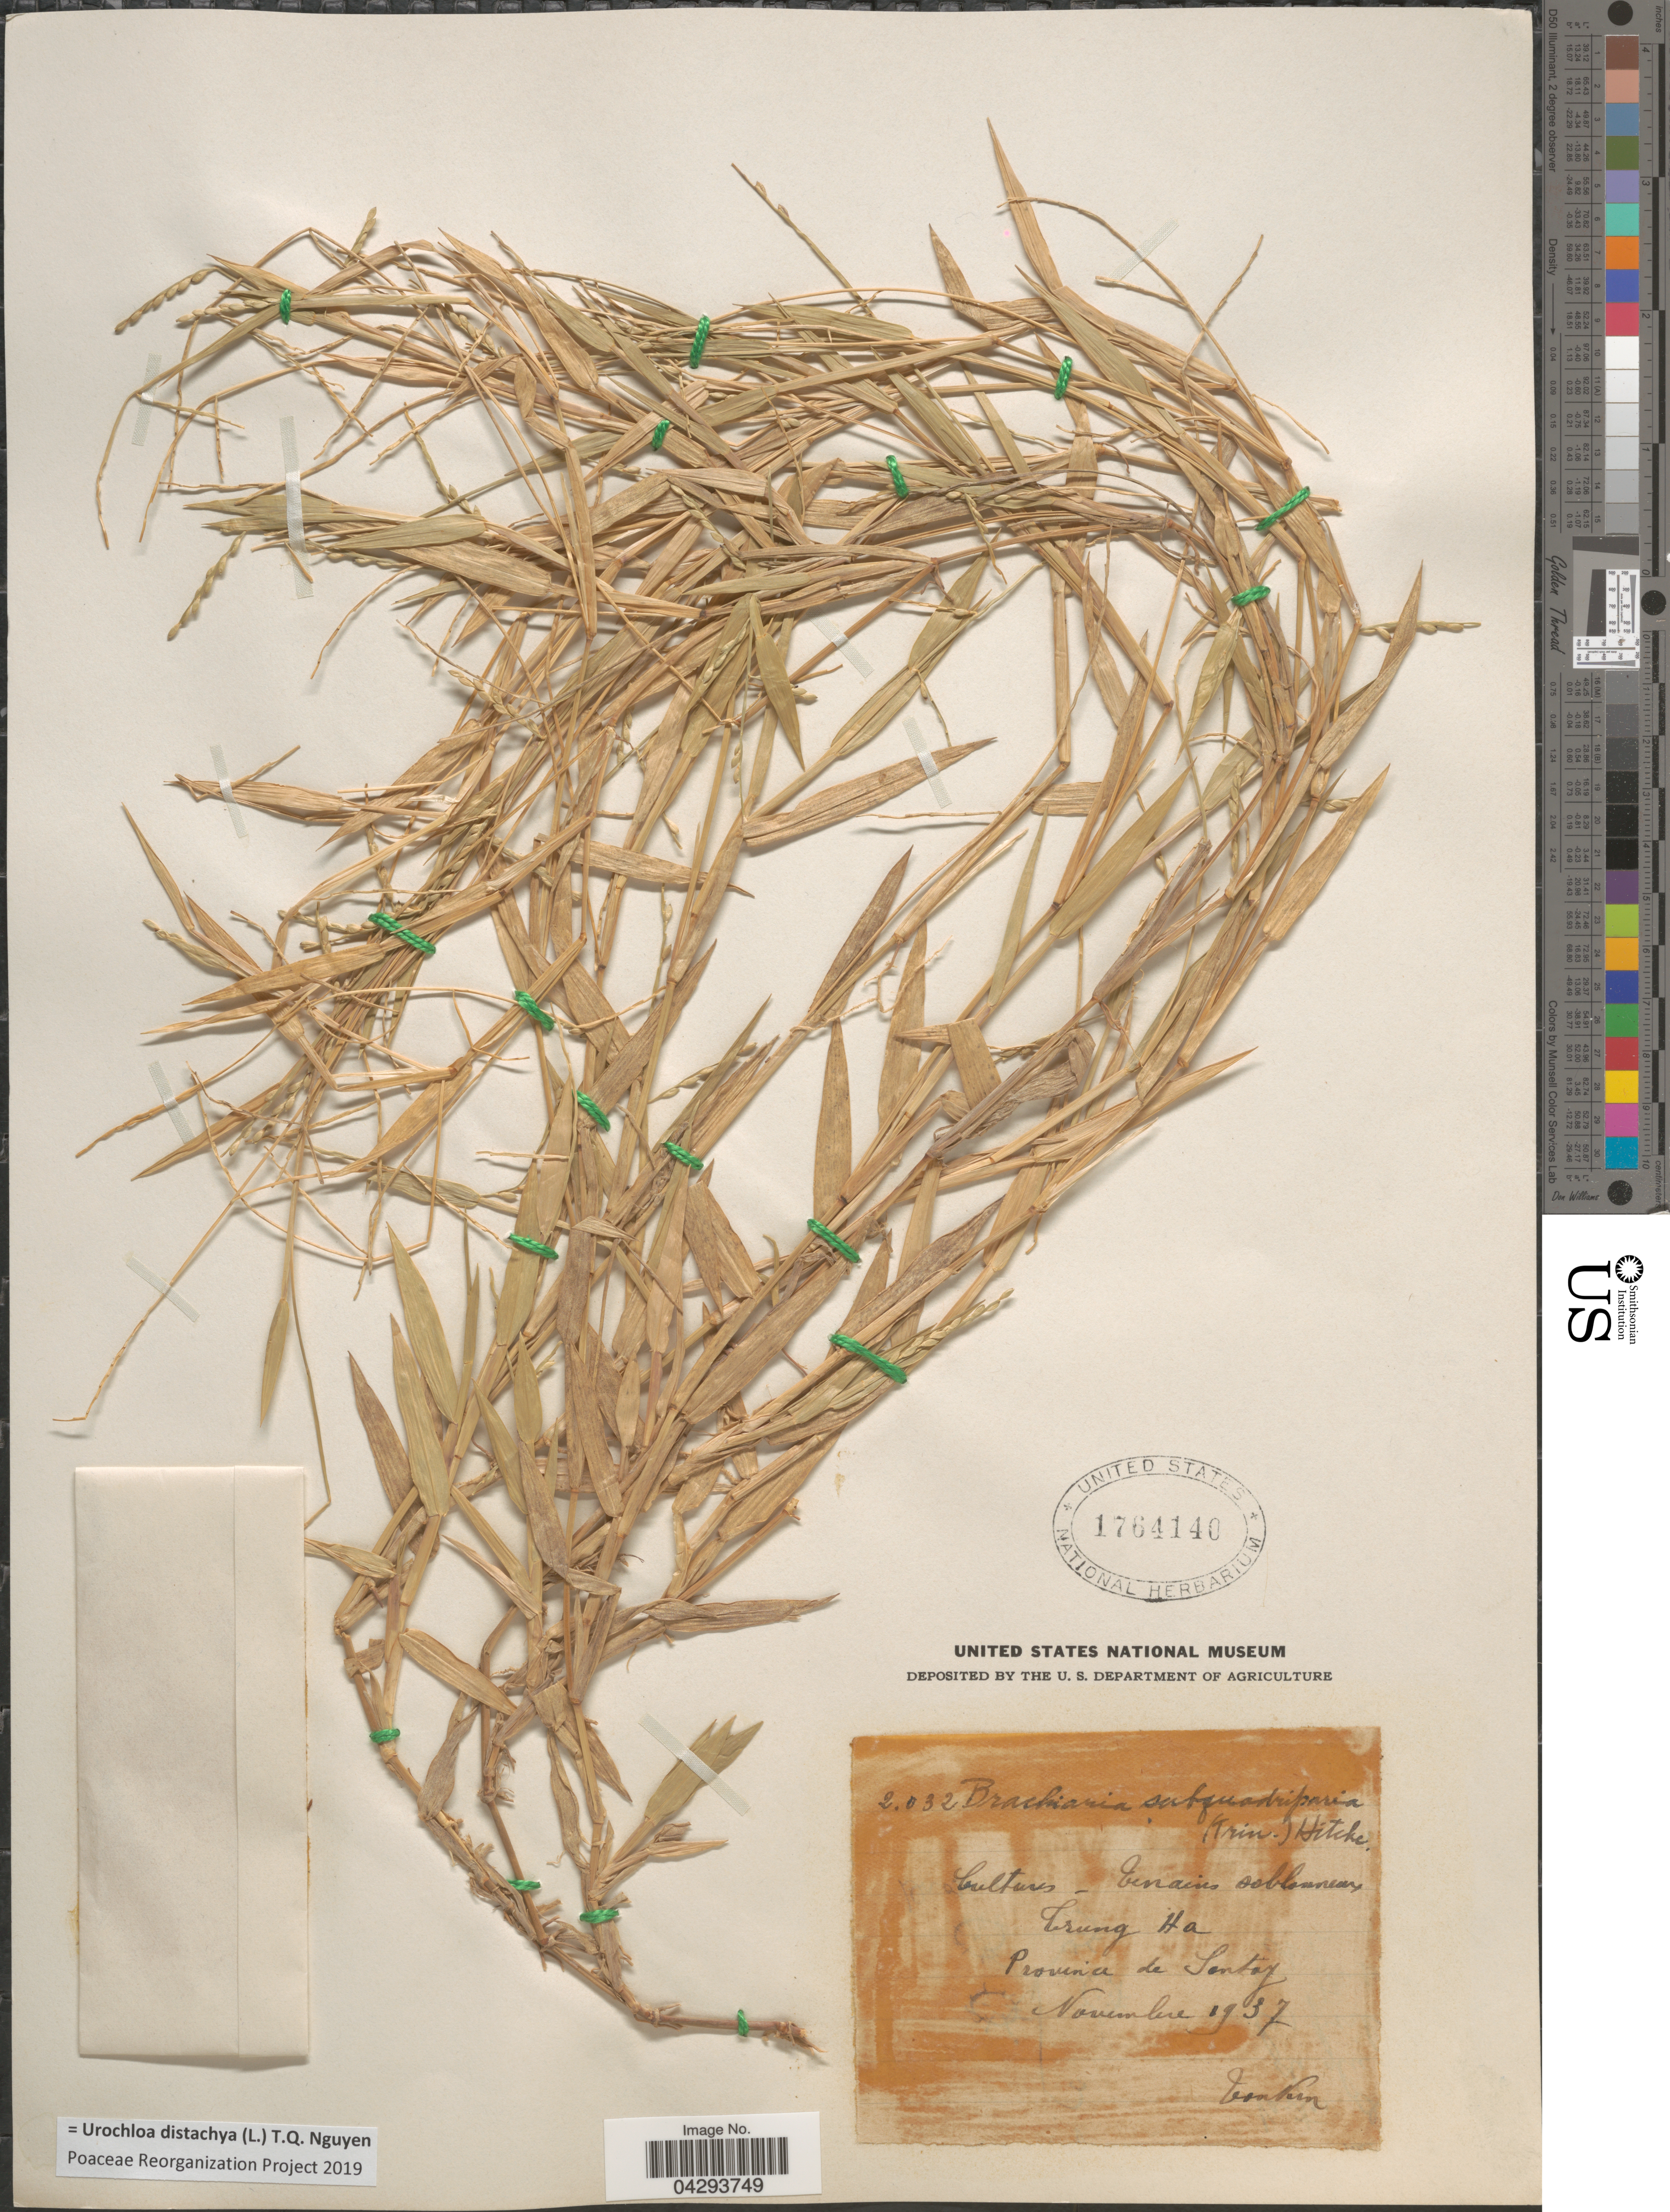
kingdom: Plantae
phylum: Tracheophyta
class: Liliopsida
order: Poales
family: Poaceae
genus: Urochloa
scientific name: Urochloa distachya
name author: (L.) T.Q. Nguyen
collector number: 2032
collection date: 1937-11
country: Vietnam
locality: Cultures- terrains sablonneux Trung Ha. Province of Sontay. Tonkin.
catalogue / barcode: US 1764140